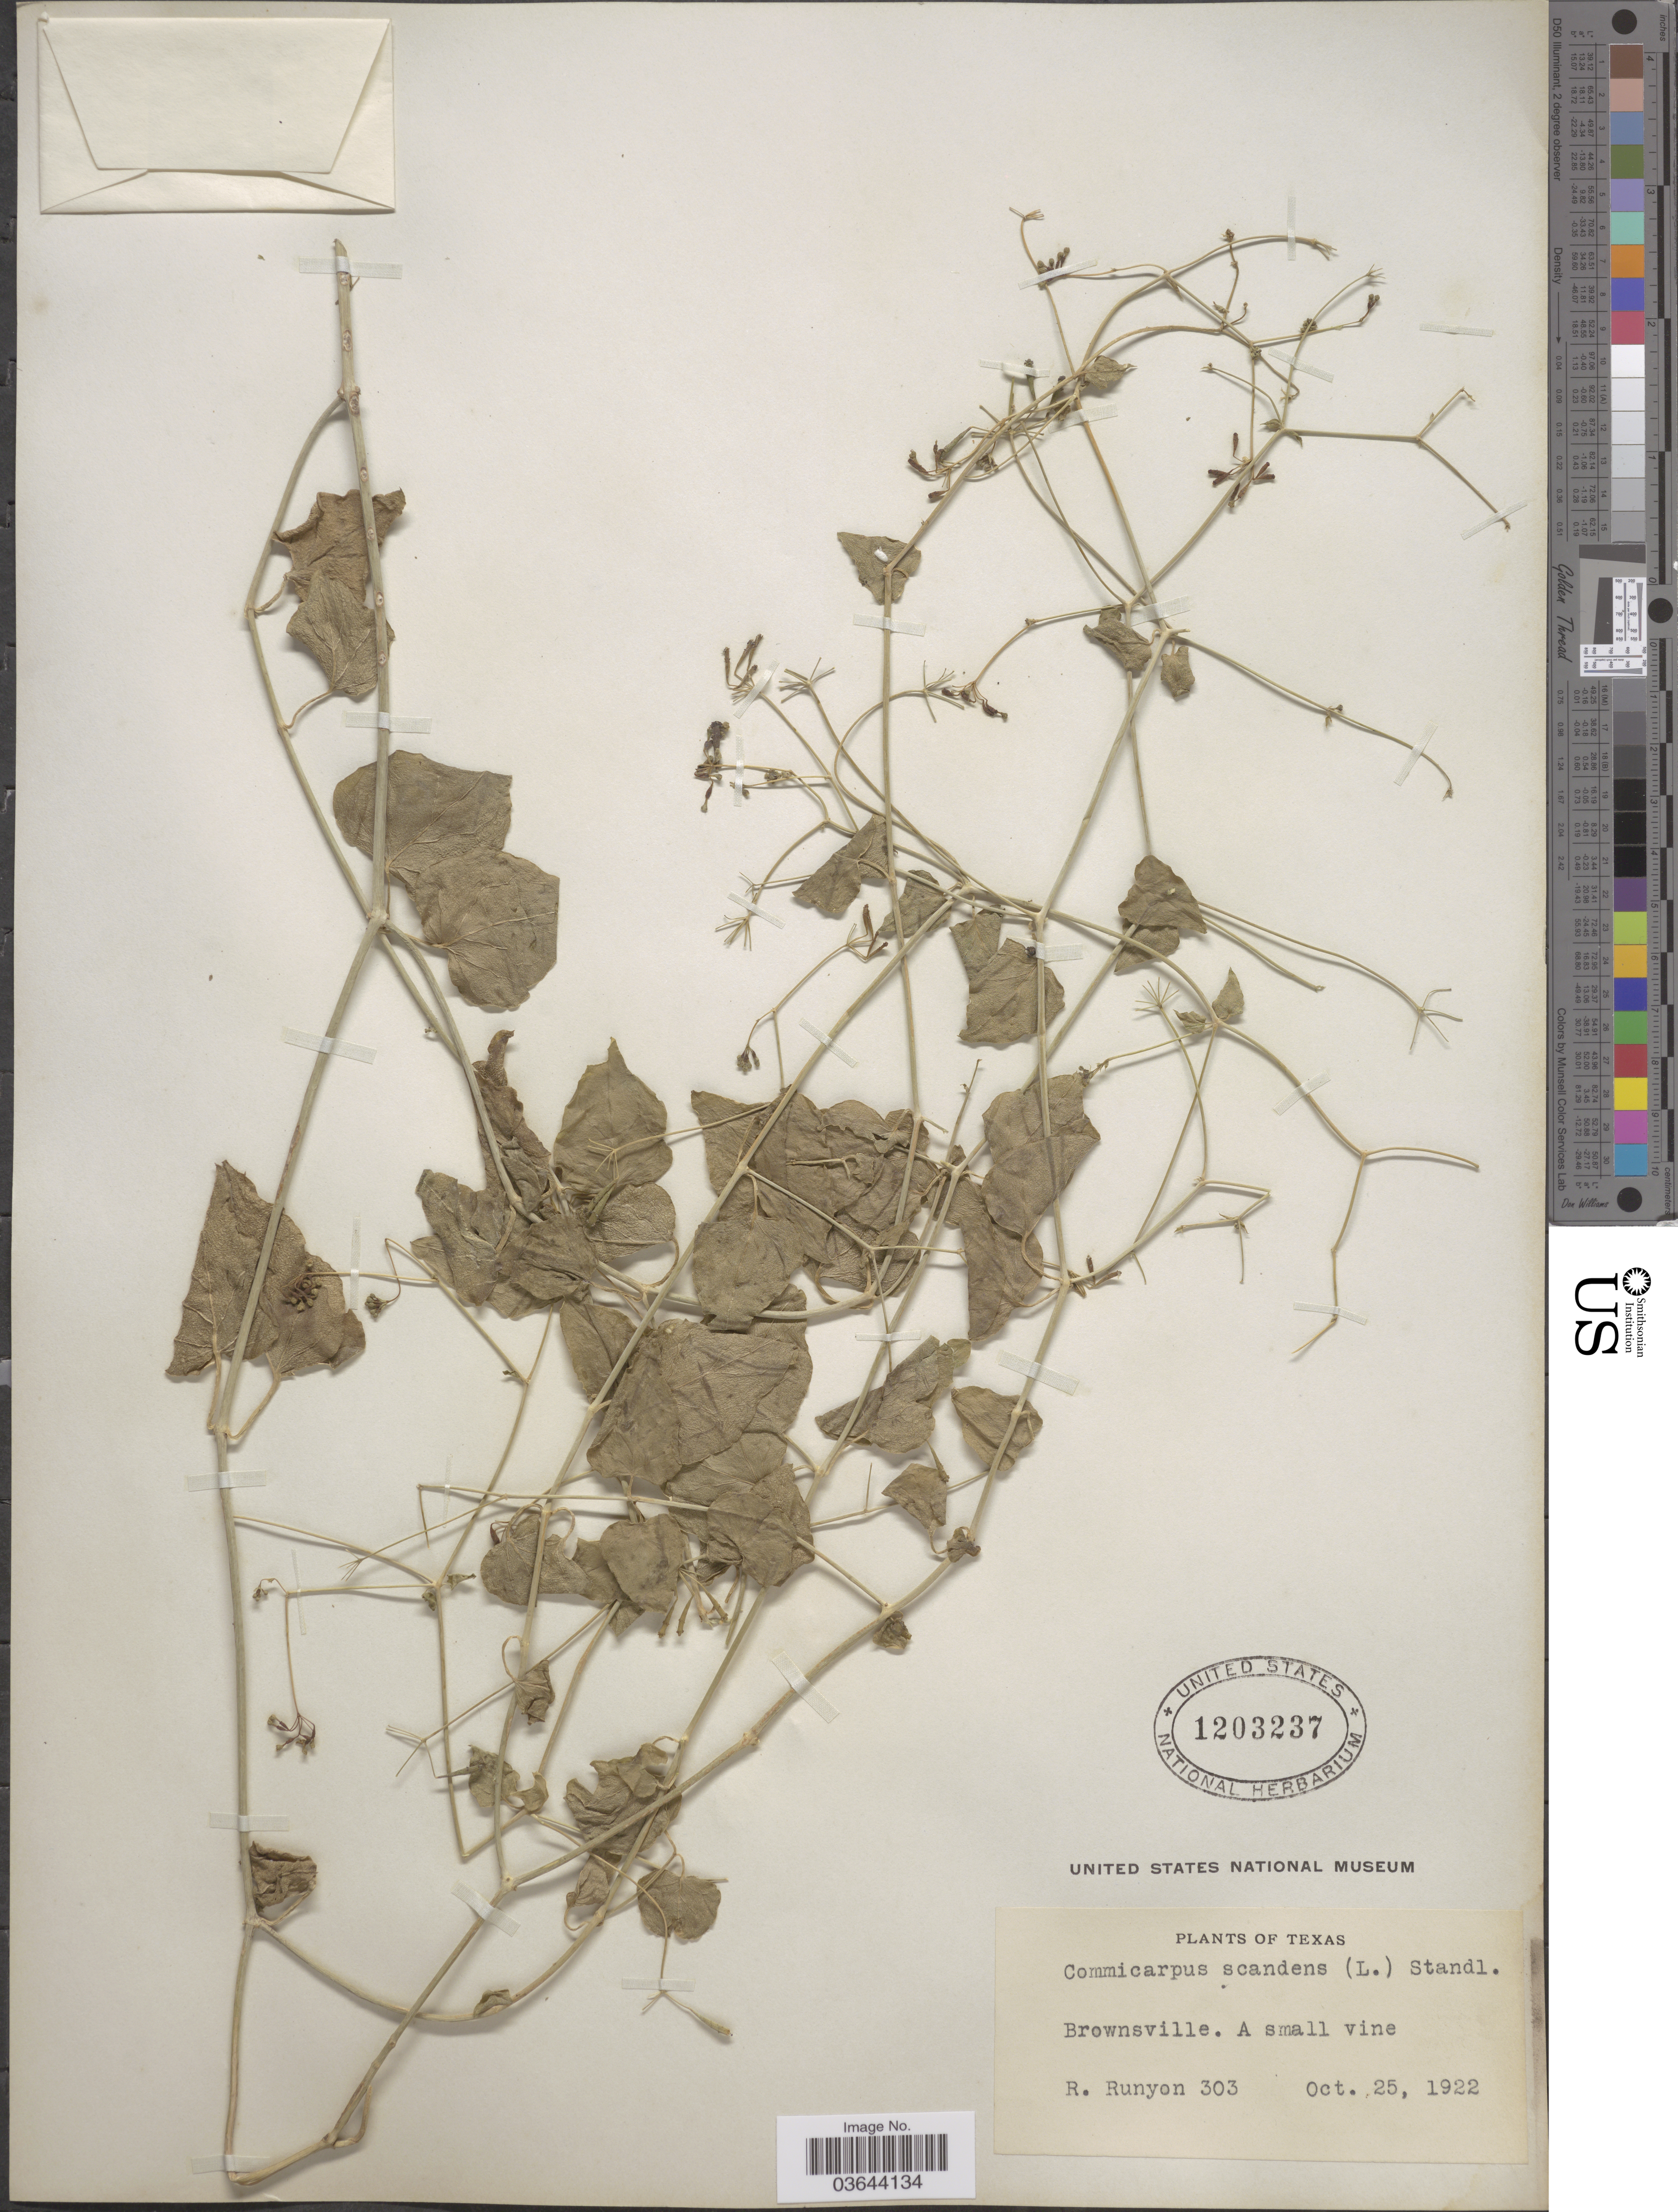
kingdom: Plantae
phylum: Tracheophyta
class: Magnoliopsida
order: Caryophyllales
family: Nyctaginaceae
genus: Commicarpus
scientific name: Commicarpus scandens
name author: (L.) Standl.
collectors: R. Runyon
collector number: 303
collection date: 1922-10-25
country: United States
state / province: Texas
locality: Brownsville.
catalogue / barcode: US 1203237